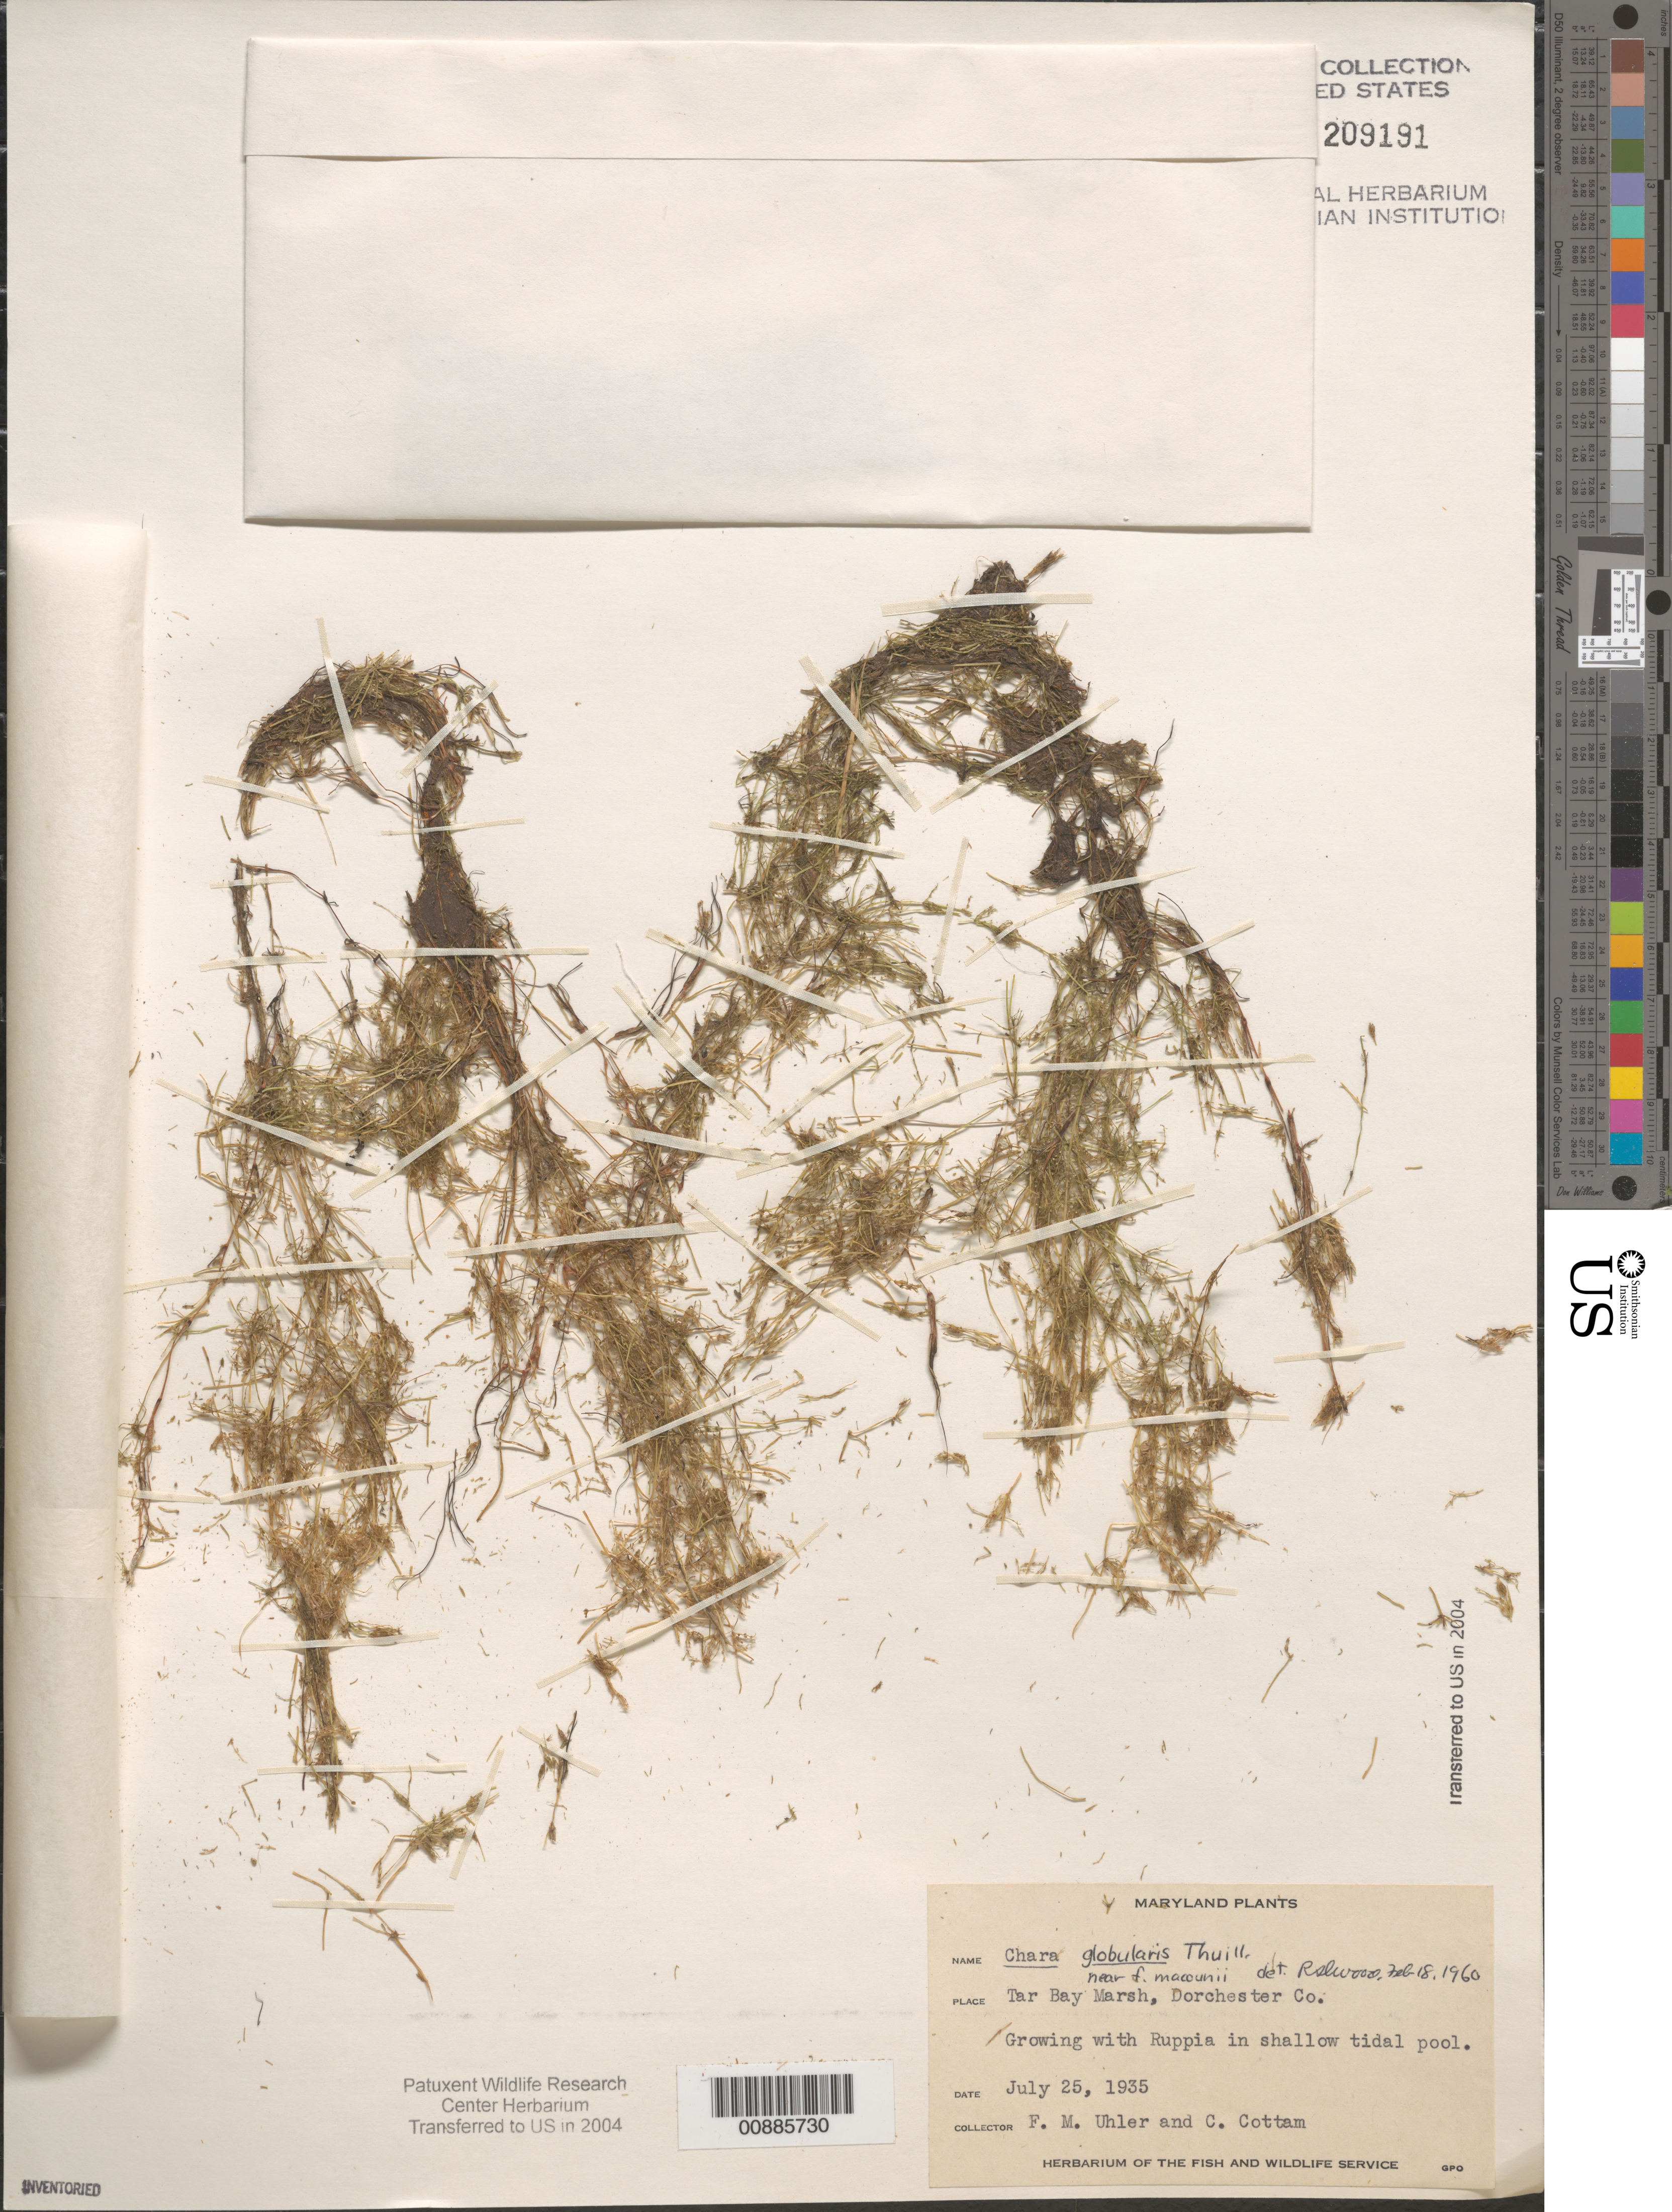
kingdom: Plantae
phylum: Charophyta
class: Charophyceae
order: Charales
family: Characeae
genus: Chara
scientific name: Chara globularis f. macounii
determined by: Wood, R. D.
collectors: F. M. Uhler & C. Cottam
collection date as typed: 25 Jul 1935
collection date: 1935-07-25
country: United States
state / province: Maryland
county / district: Dorchester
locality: Tar Bay Marsh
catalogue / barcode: US 209191